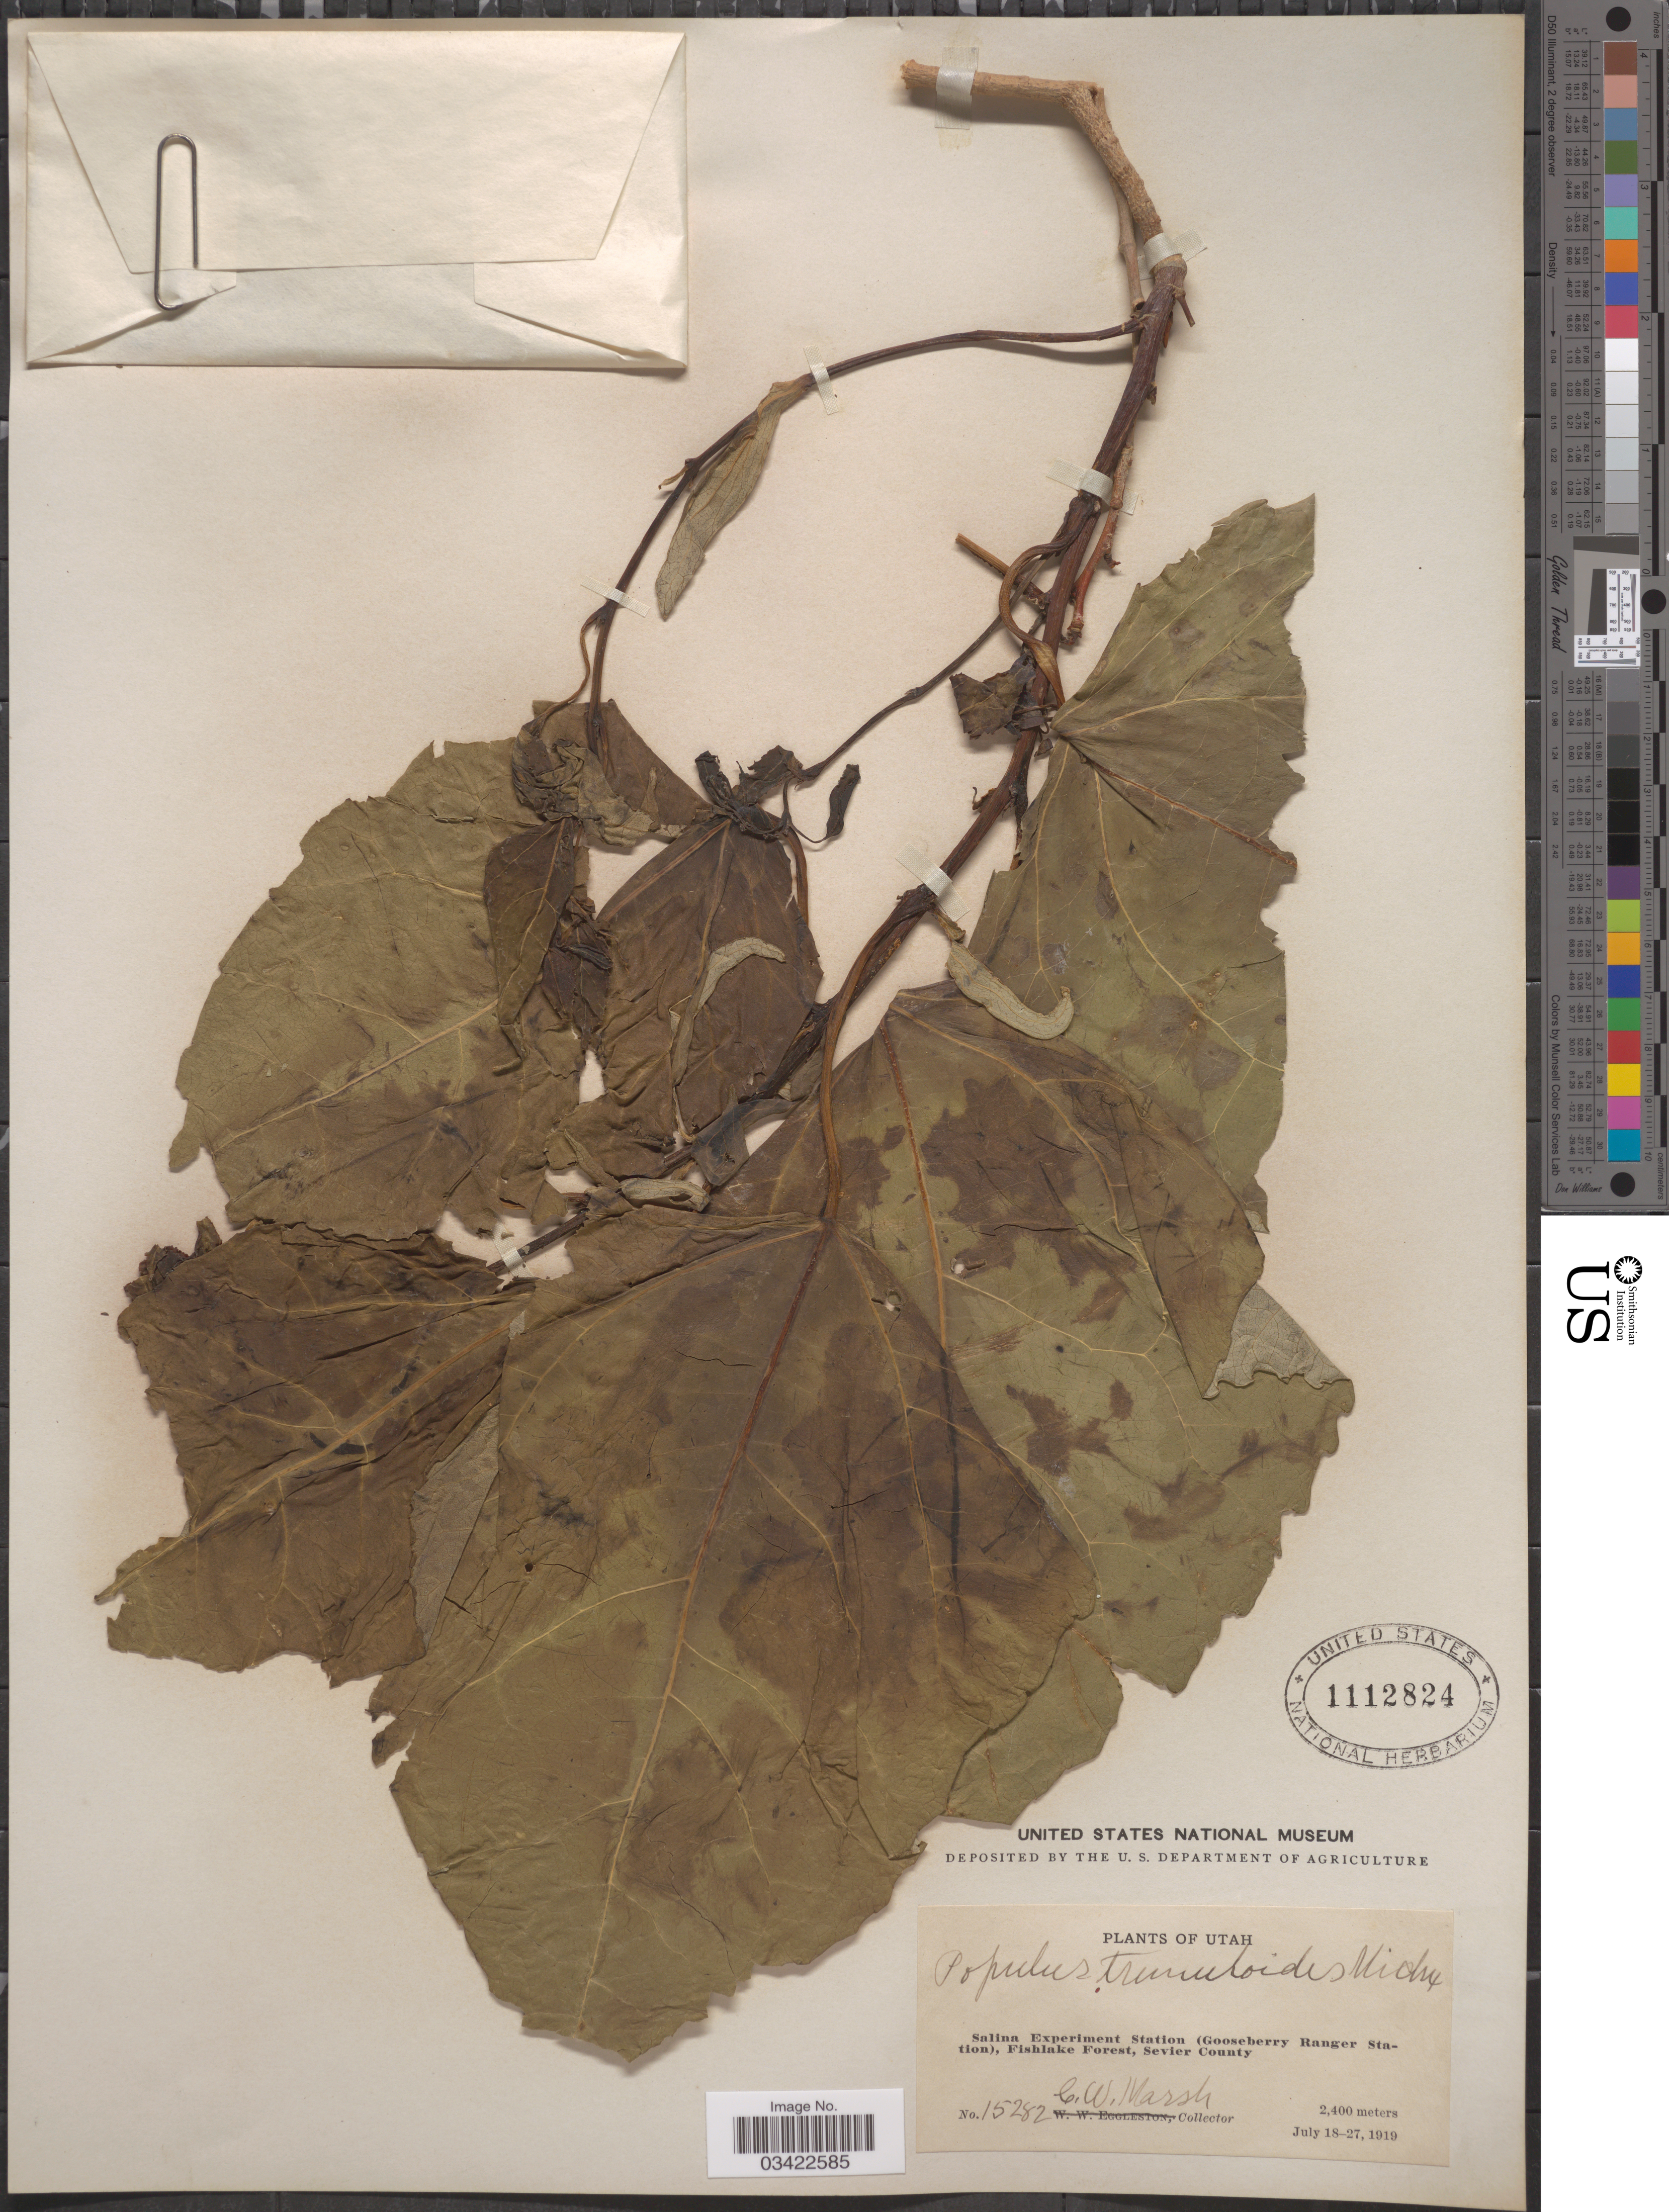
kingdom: Plantae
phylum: Tracheophyta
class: Magnoliopsida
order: Malpighiales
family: Salicaceae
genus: Populus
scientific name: Populus tremuloides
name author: Michx.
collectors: G. W. Marsh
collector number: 15282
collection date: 1919-07-18/1919-07-27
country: United States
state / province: Utah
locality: Salina Experiment Station (Gooseberry Ranger Station), Fishlake Forest, Sevier County.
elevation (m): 2400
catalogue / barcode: US 1112824